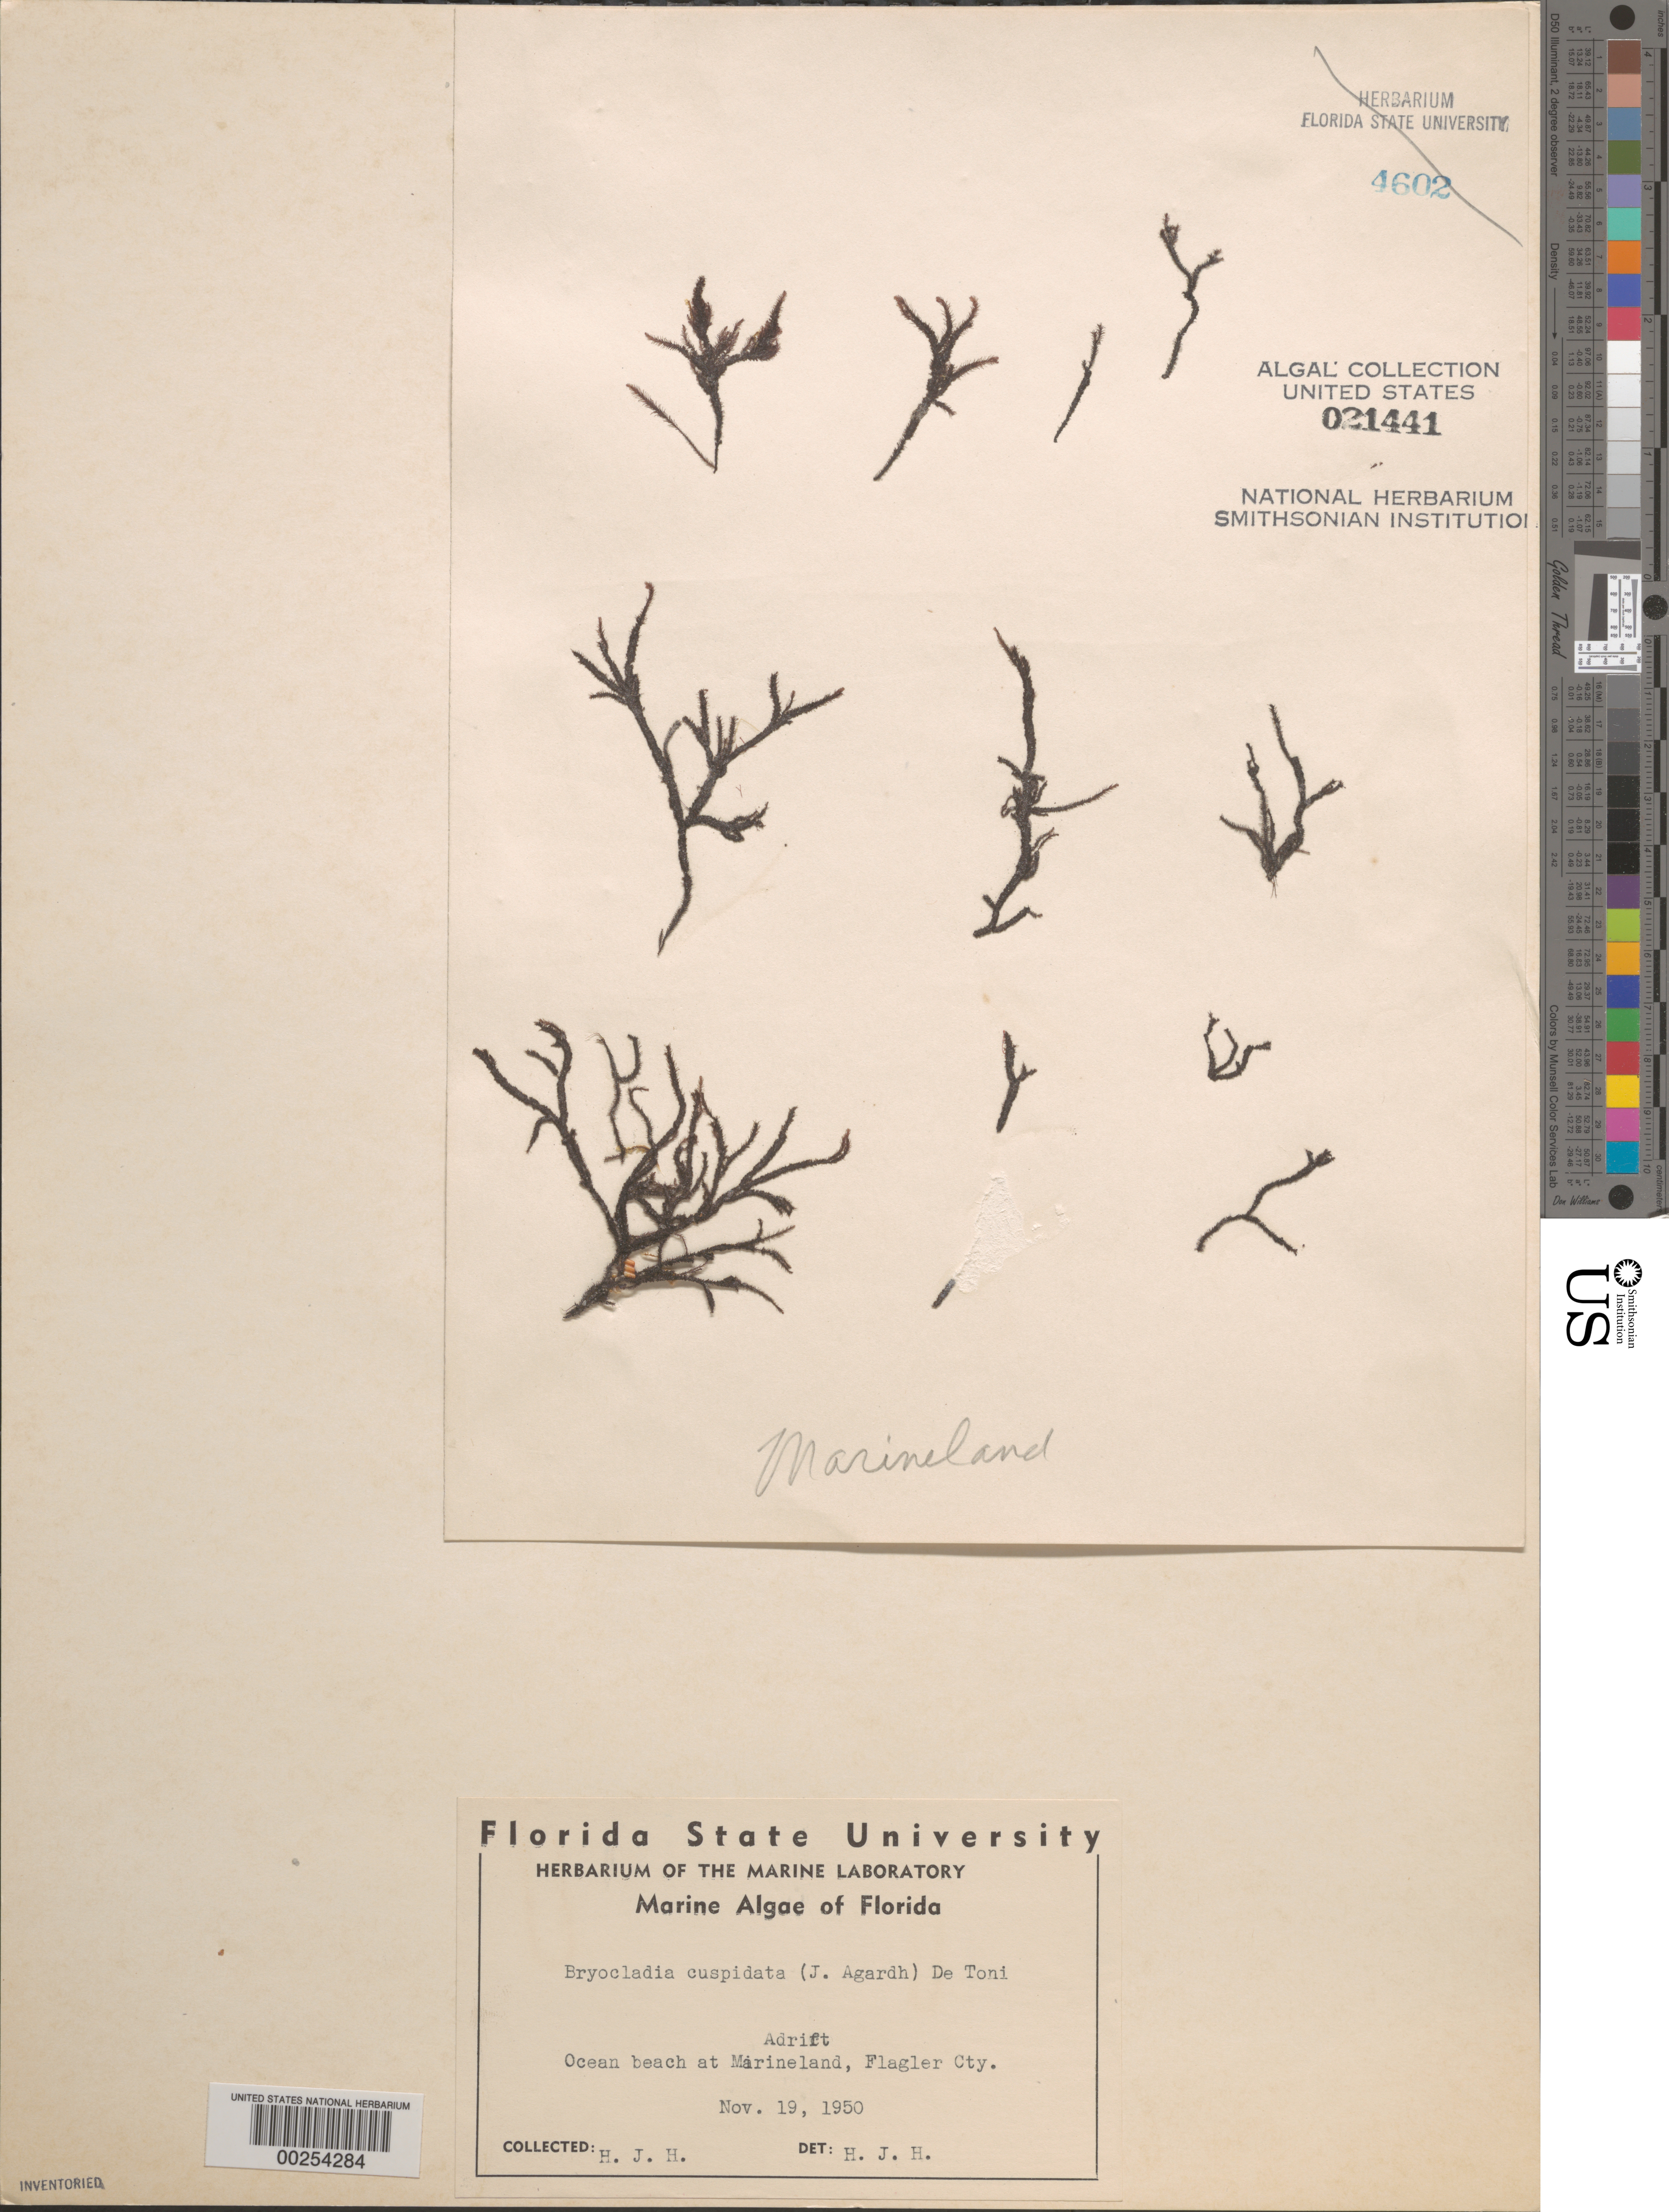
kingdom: Plantae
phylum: Rhodophyta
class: Florideophyceae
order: Ceramiales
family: Rhodomelaceae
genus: Bryocladia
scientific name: Bryocladia cuspidata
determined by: Humm, Harold J.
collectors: H. J. Humm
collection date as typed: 19 Nov 1950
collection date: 1950-11-19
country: United States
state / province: Florida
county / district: Flagler County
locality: Marineland ocean beach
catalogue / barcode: US 21441